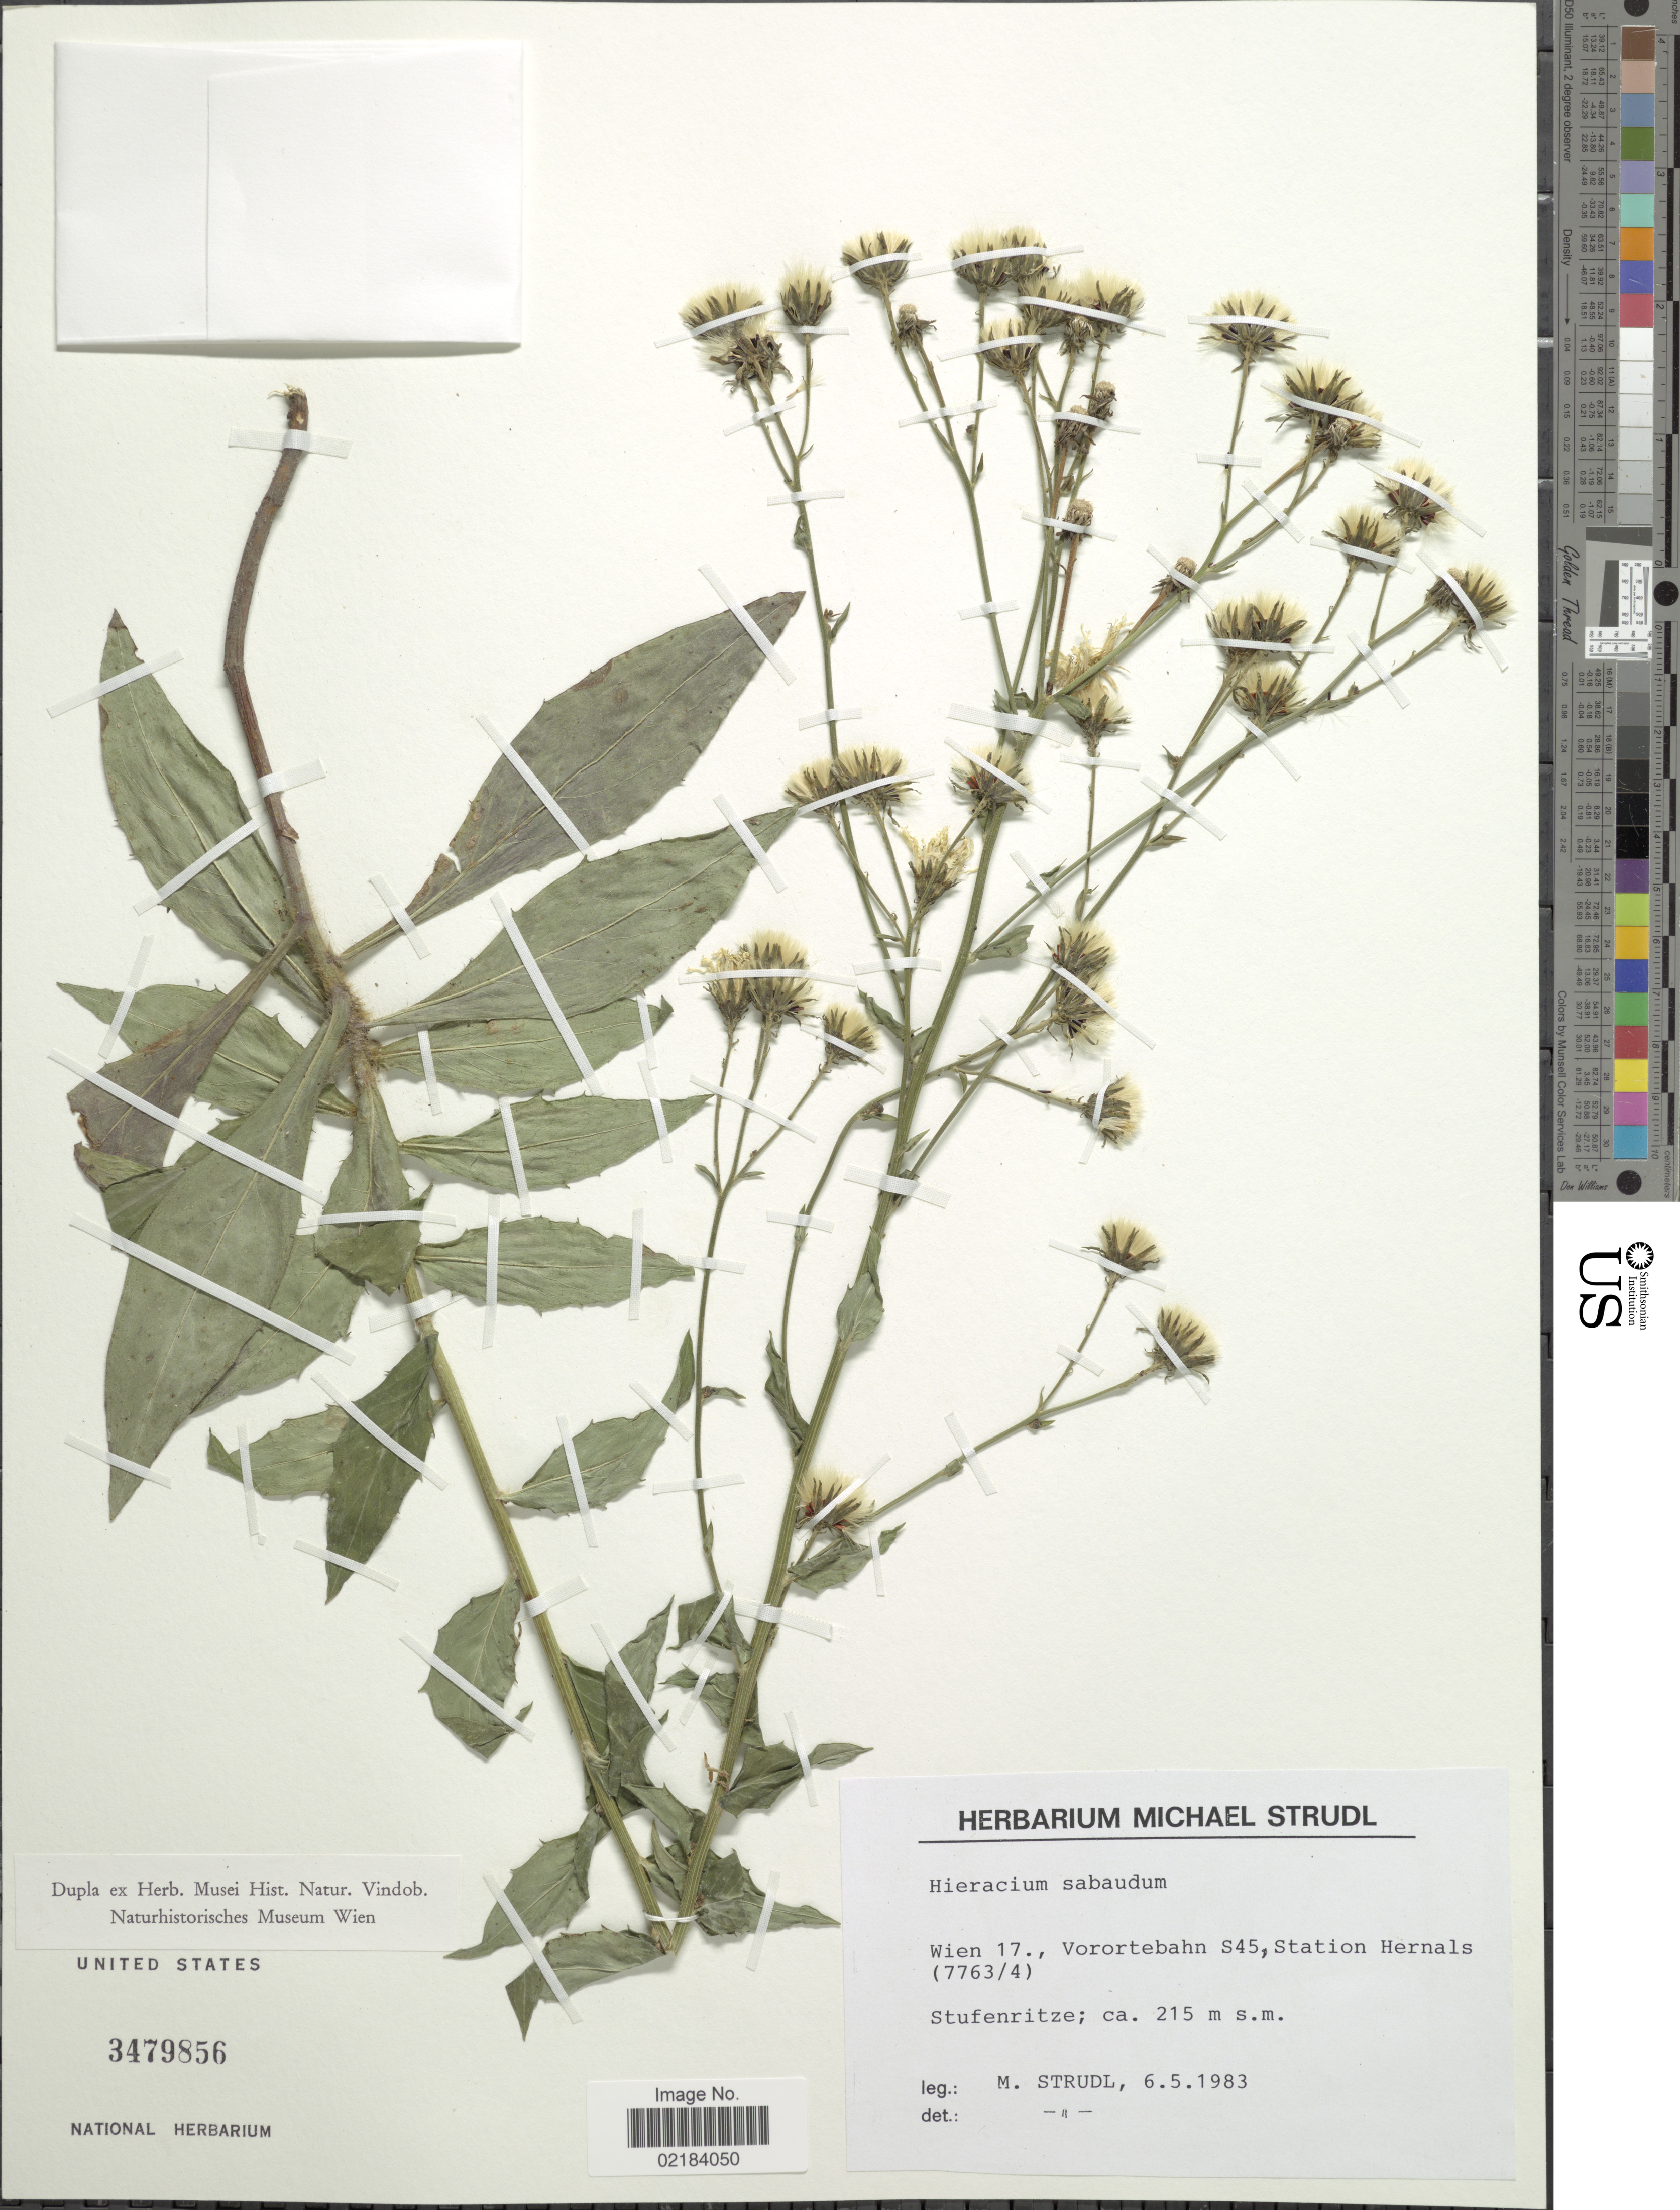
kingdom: Plantae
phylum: Tracheophyta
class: Magnoliopsida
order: Asterales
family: Asteraceae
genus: Hieracium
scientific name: Hieracium sabaudum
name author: L.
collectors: M. Strudl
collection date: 1983-05-06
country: Austria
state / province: Wien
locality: Wien 17., Vorortebahn S45, Station Hernals (7763/4), Stufenritze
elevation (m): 215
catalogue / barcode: US 3479856